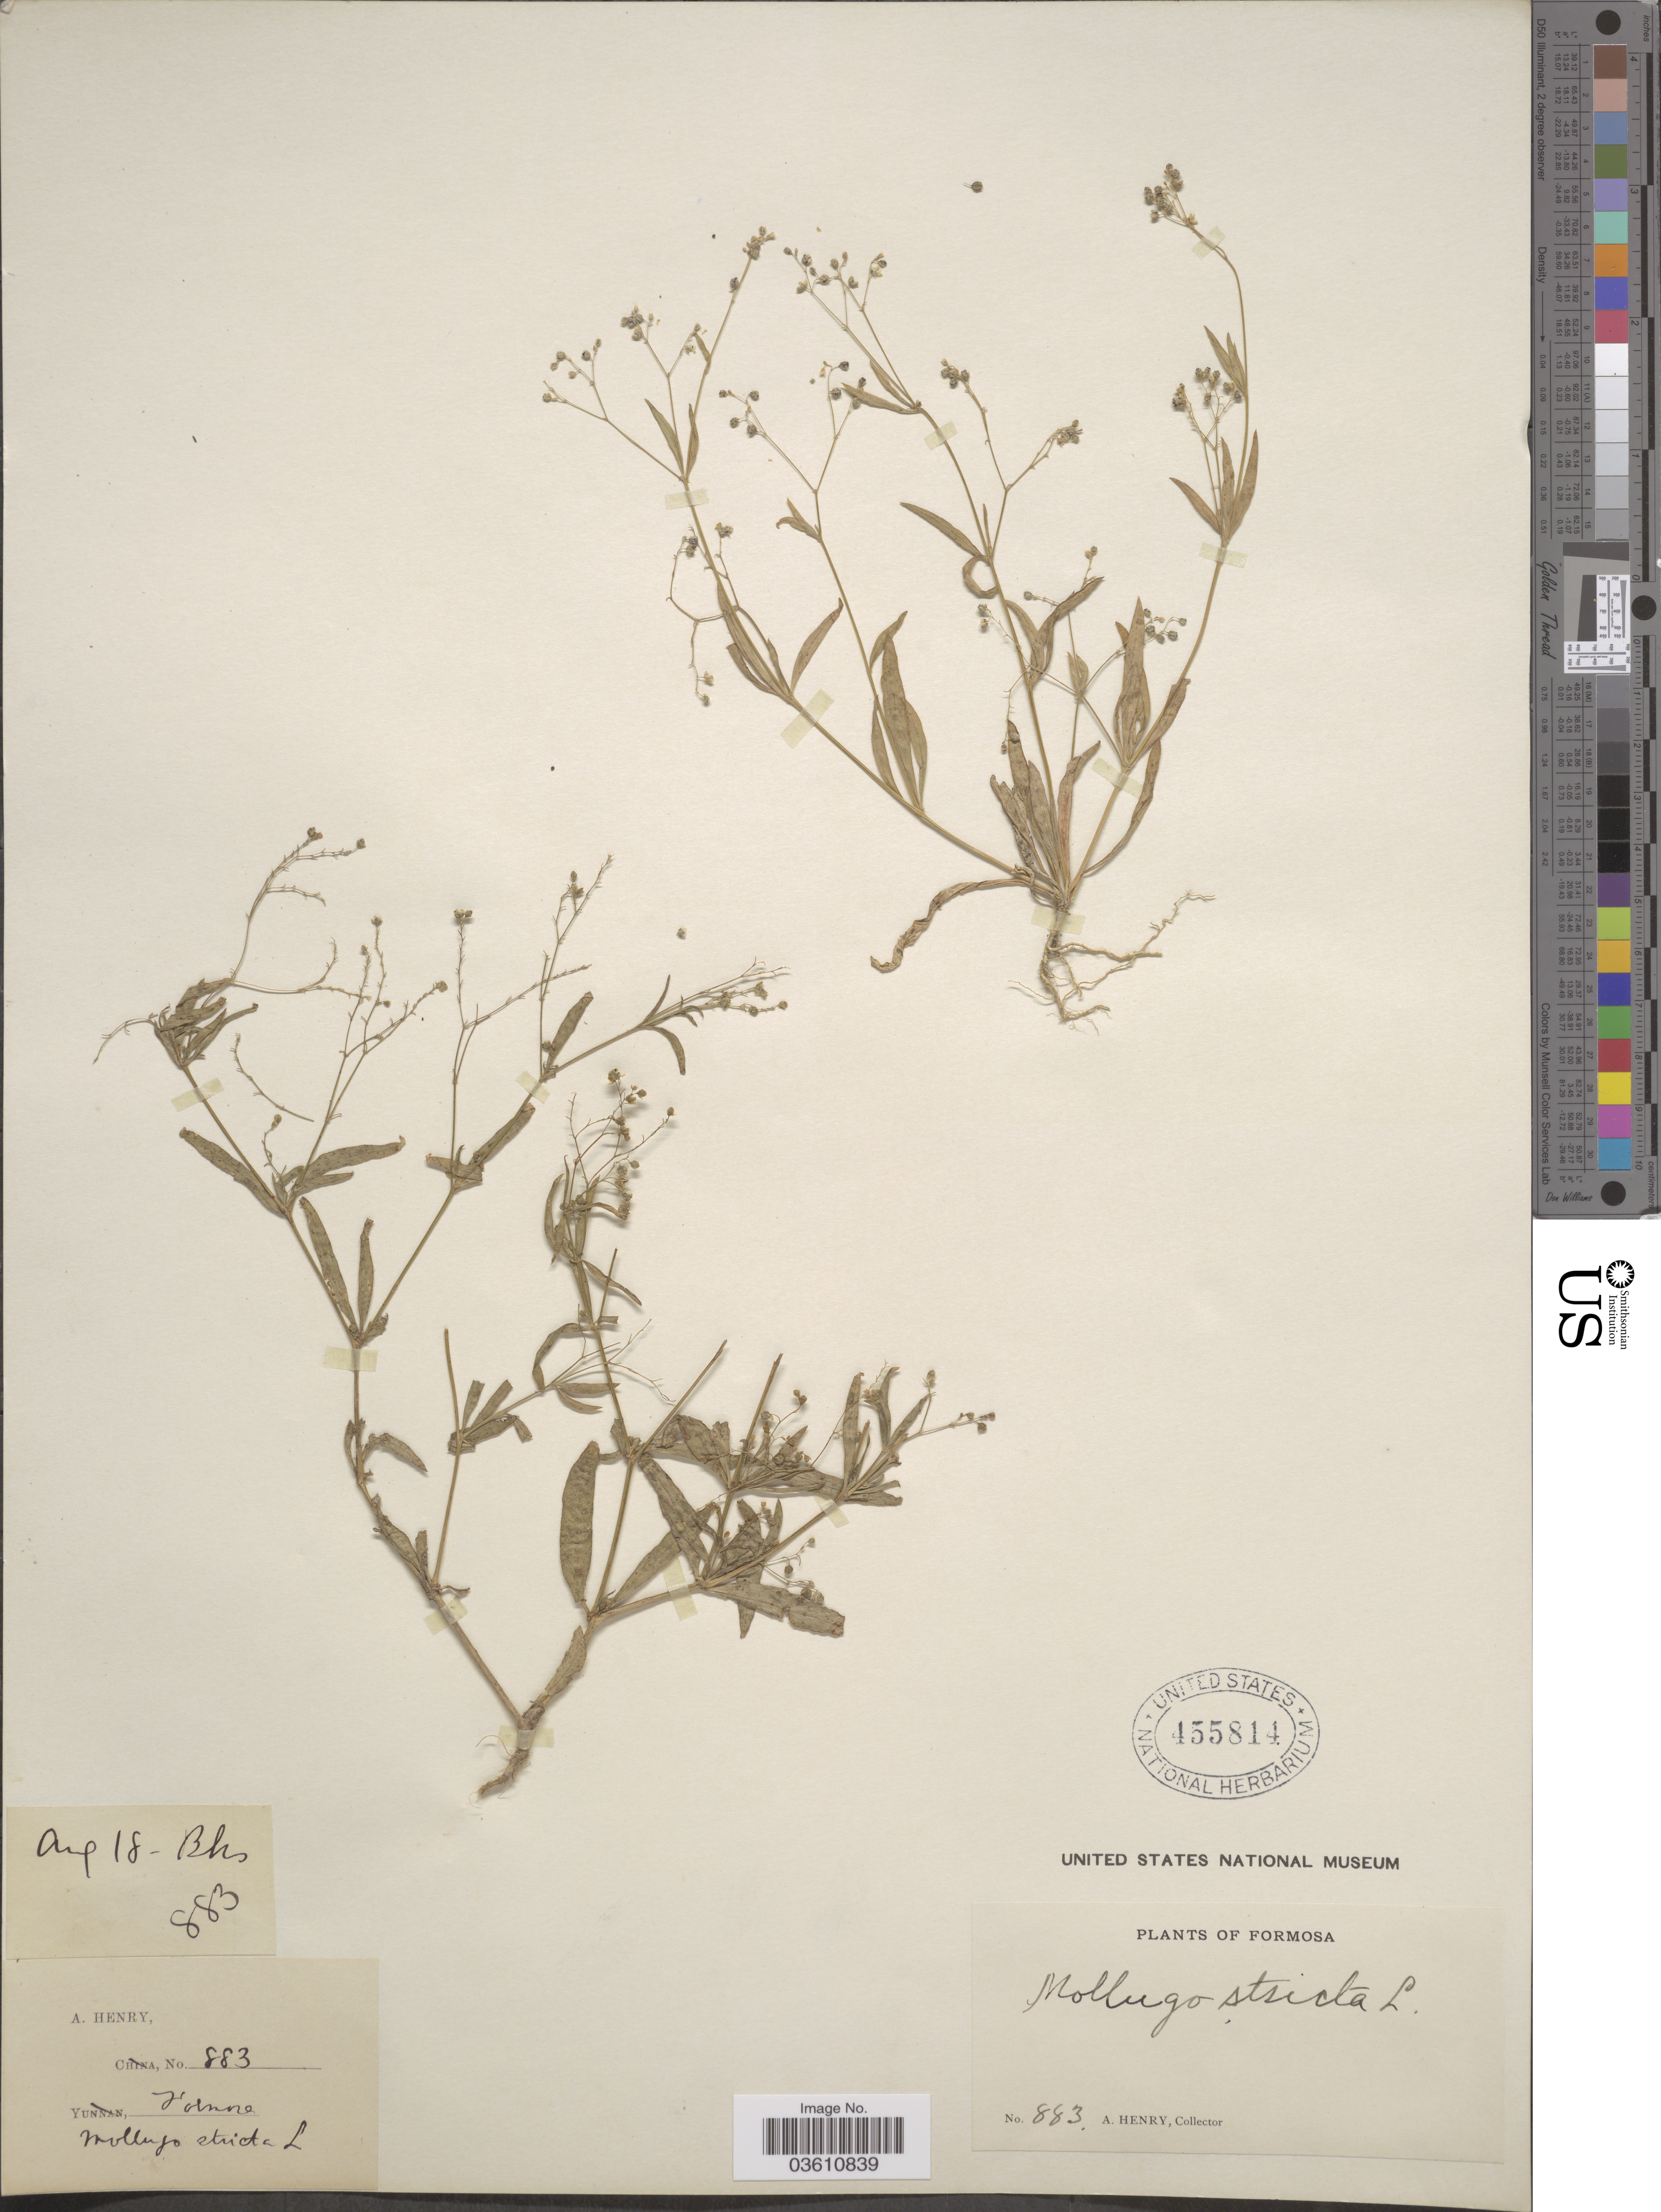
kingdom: Plantae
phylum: Tracheophyta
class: Magnoliopsida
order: Caryophyllales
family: Molluginaceae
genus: Trigastrotheca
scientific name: Trigastrotheca pentaphylla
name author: (L.) Thulin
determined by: Strong, Mark T., (BOT), Smithsonian Institution - National Museum of Natural History (UNITED STATES)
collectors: A. Henry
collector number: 883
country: Taiwan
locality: Formosa. Bks [Bankenseng]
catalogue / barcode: US 455814